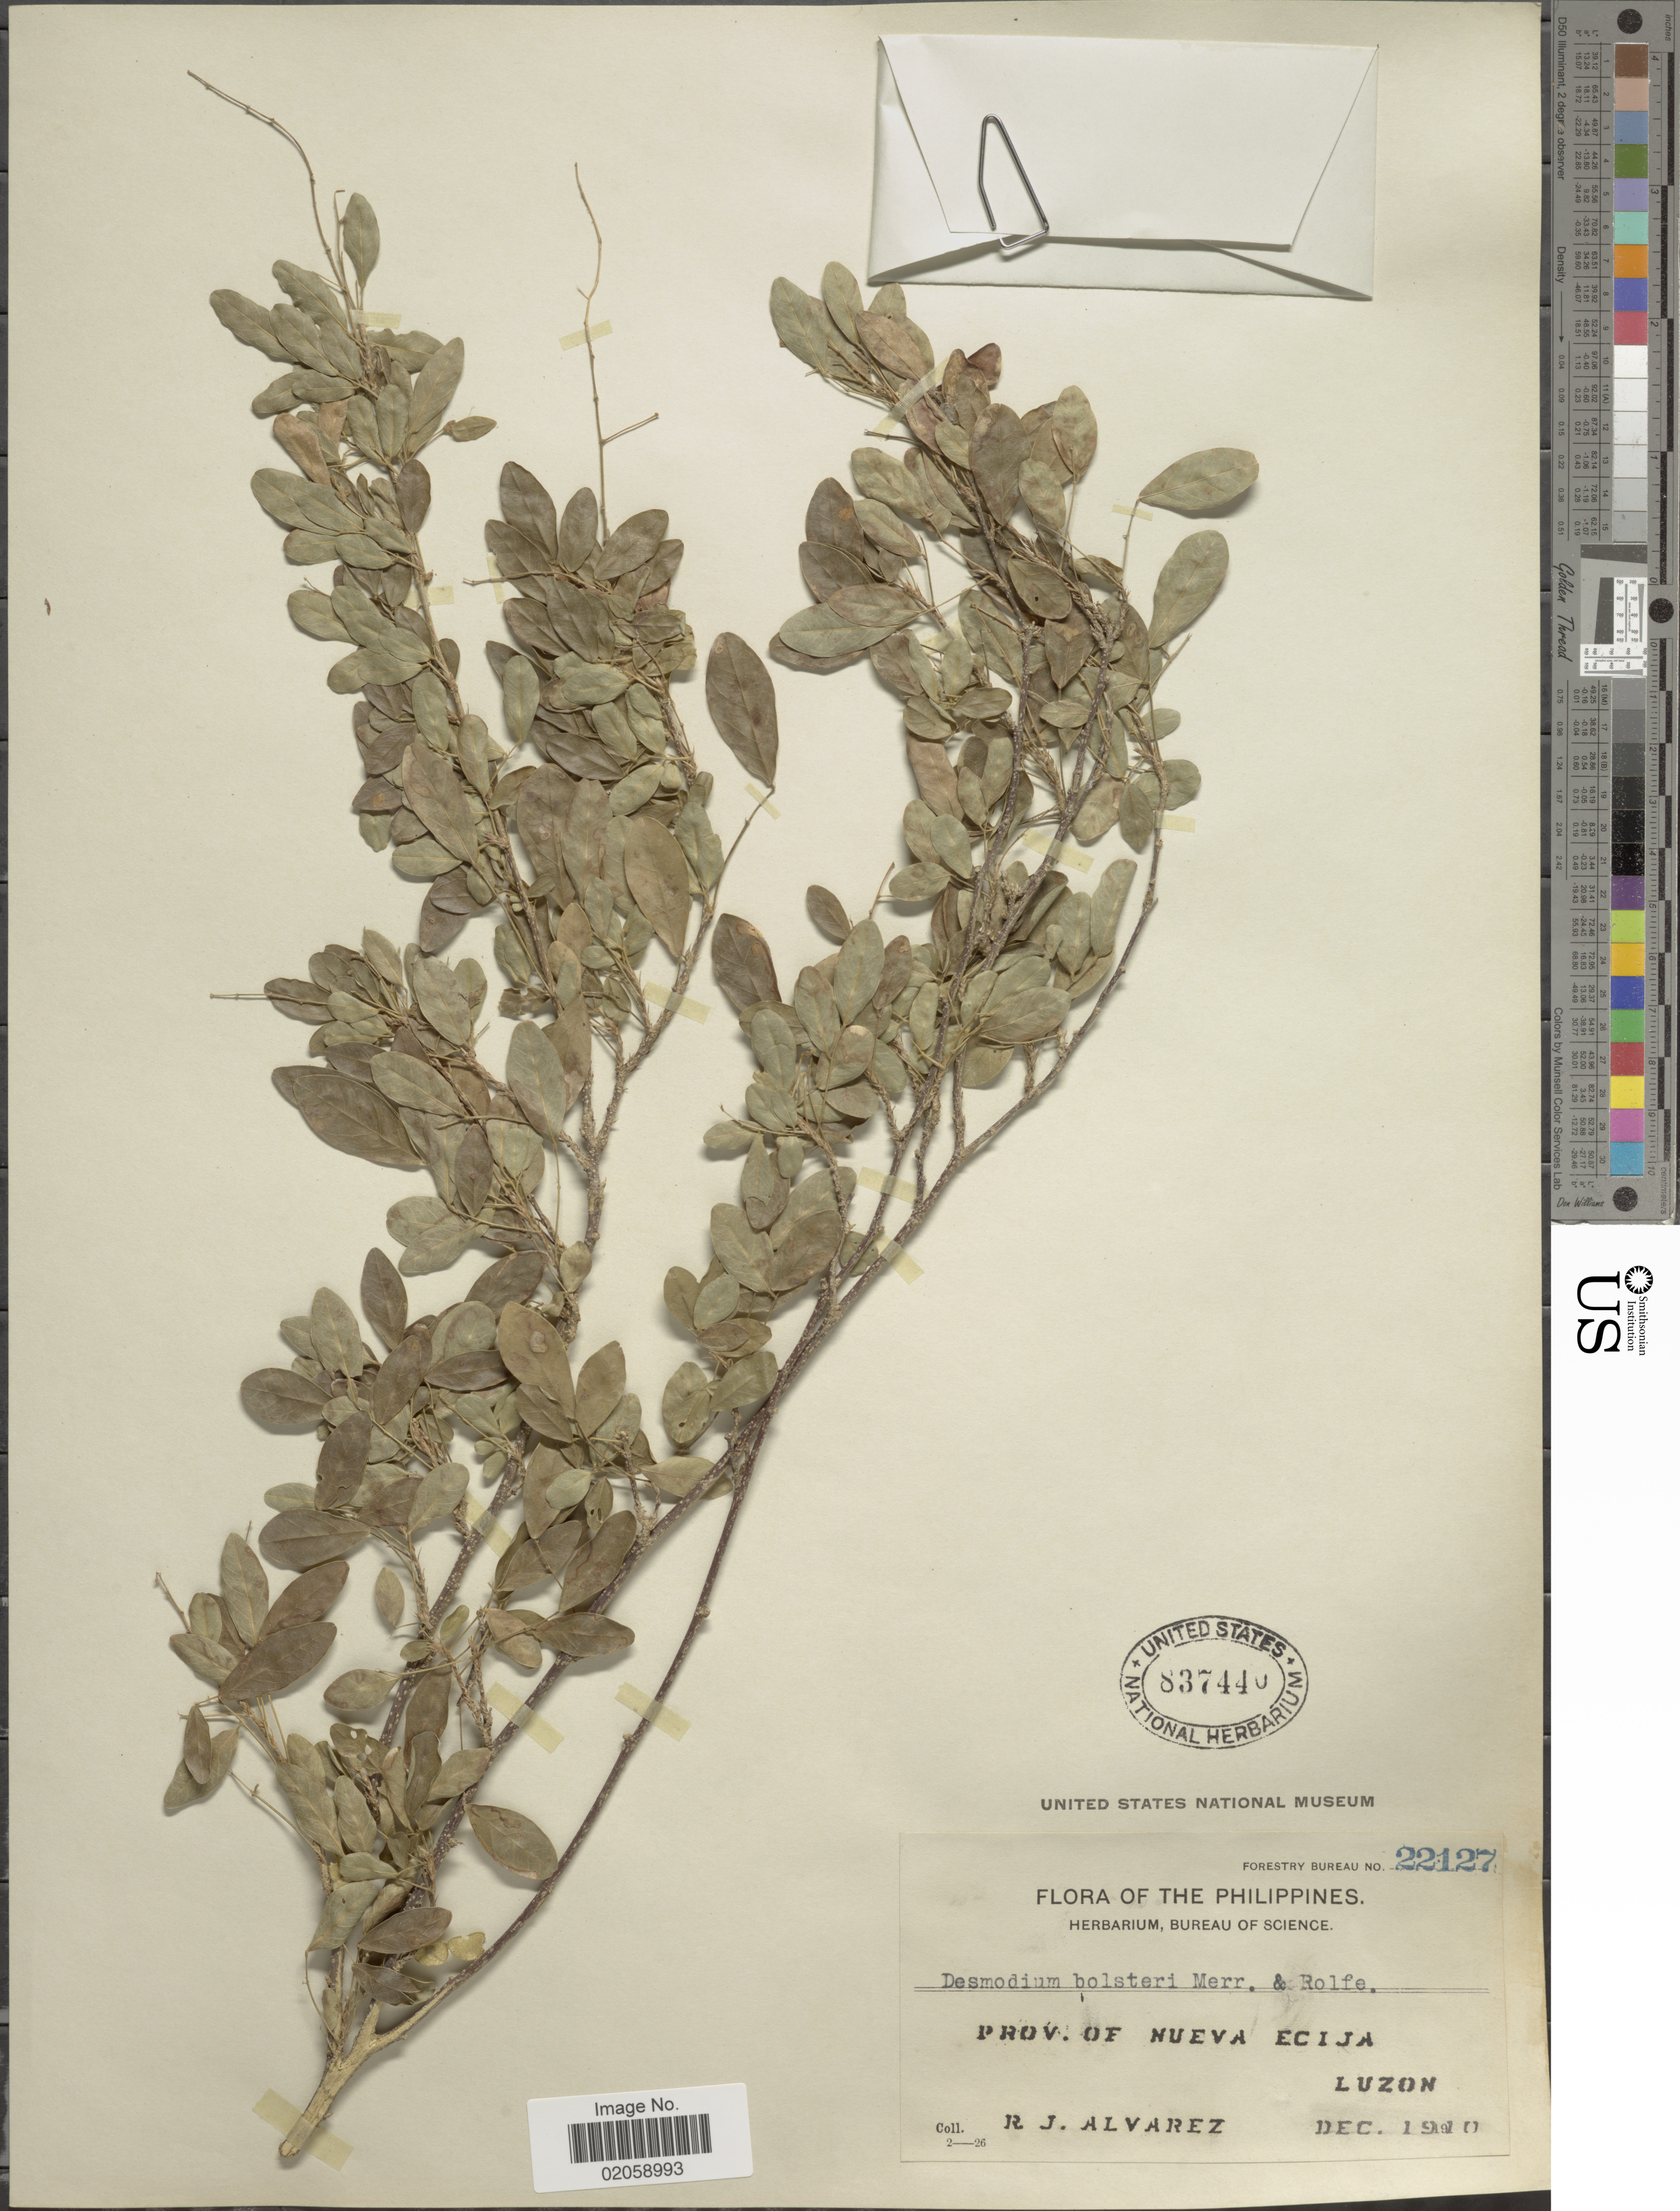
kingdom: Plantae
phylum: Tracheophyta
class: Magnoliopsida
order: Fabales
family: Fabaceae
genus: Tateishia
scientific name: Tateishia bolsteri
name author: (Merr. & Rolfe) H. Ohashi & K. Ohashi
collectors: R. Alvarez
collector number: Forestry Bureau 22127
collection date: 1910-12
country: Philippines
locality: Prov. of Nueva Ecija. Luzon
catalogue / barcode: US 837440